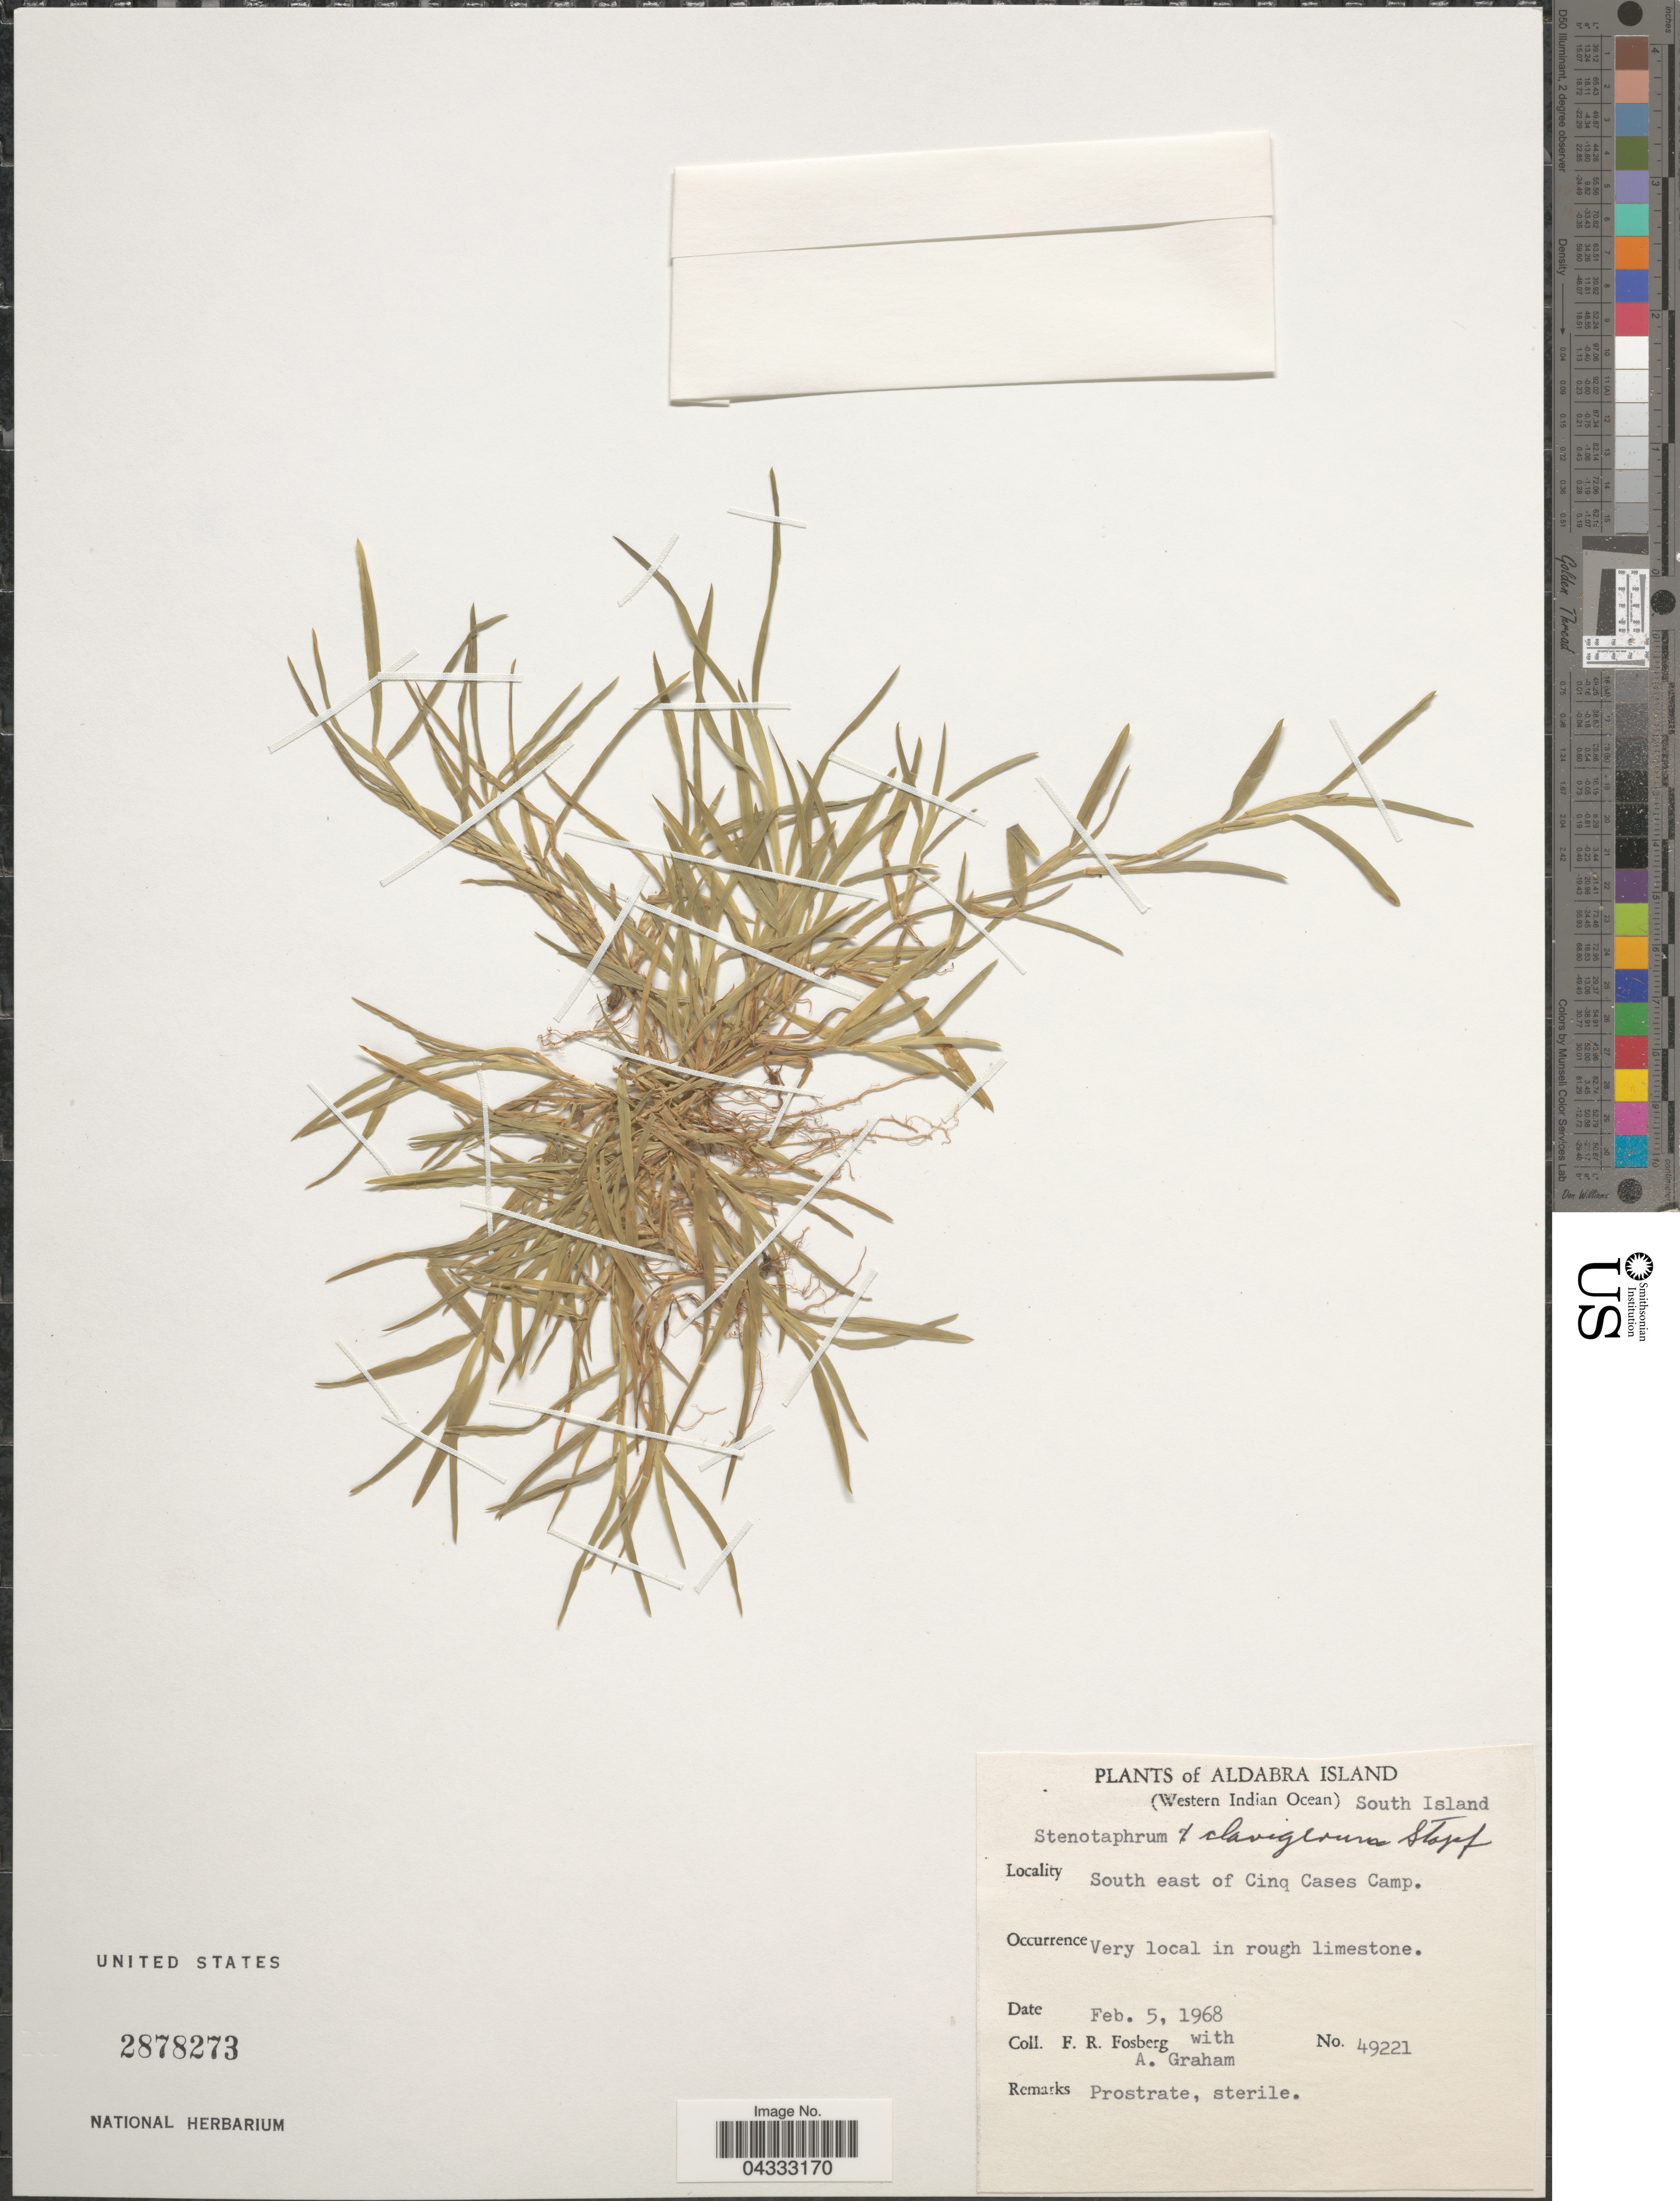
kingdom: Plantae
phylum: Tracheophyta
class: Liliopsida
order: Poales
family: Poaceae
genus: Stenotaphrum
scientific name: Stenotaphrum clavigerum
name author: Stapf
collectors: F. R. Fosberg & A. Graham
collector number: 49221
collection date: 1968-02-05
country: Seychelles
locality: Aldabra Island. (Western Indian Ocean). South Island. South east of Cinq Cases Camp.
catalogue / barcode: US 2878273